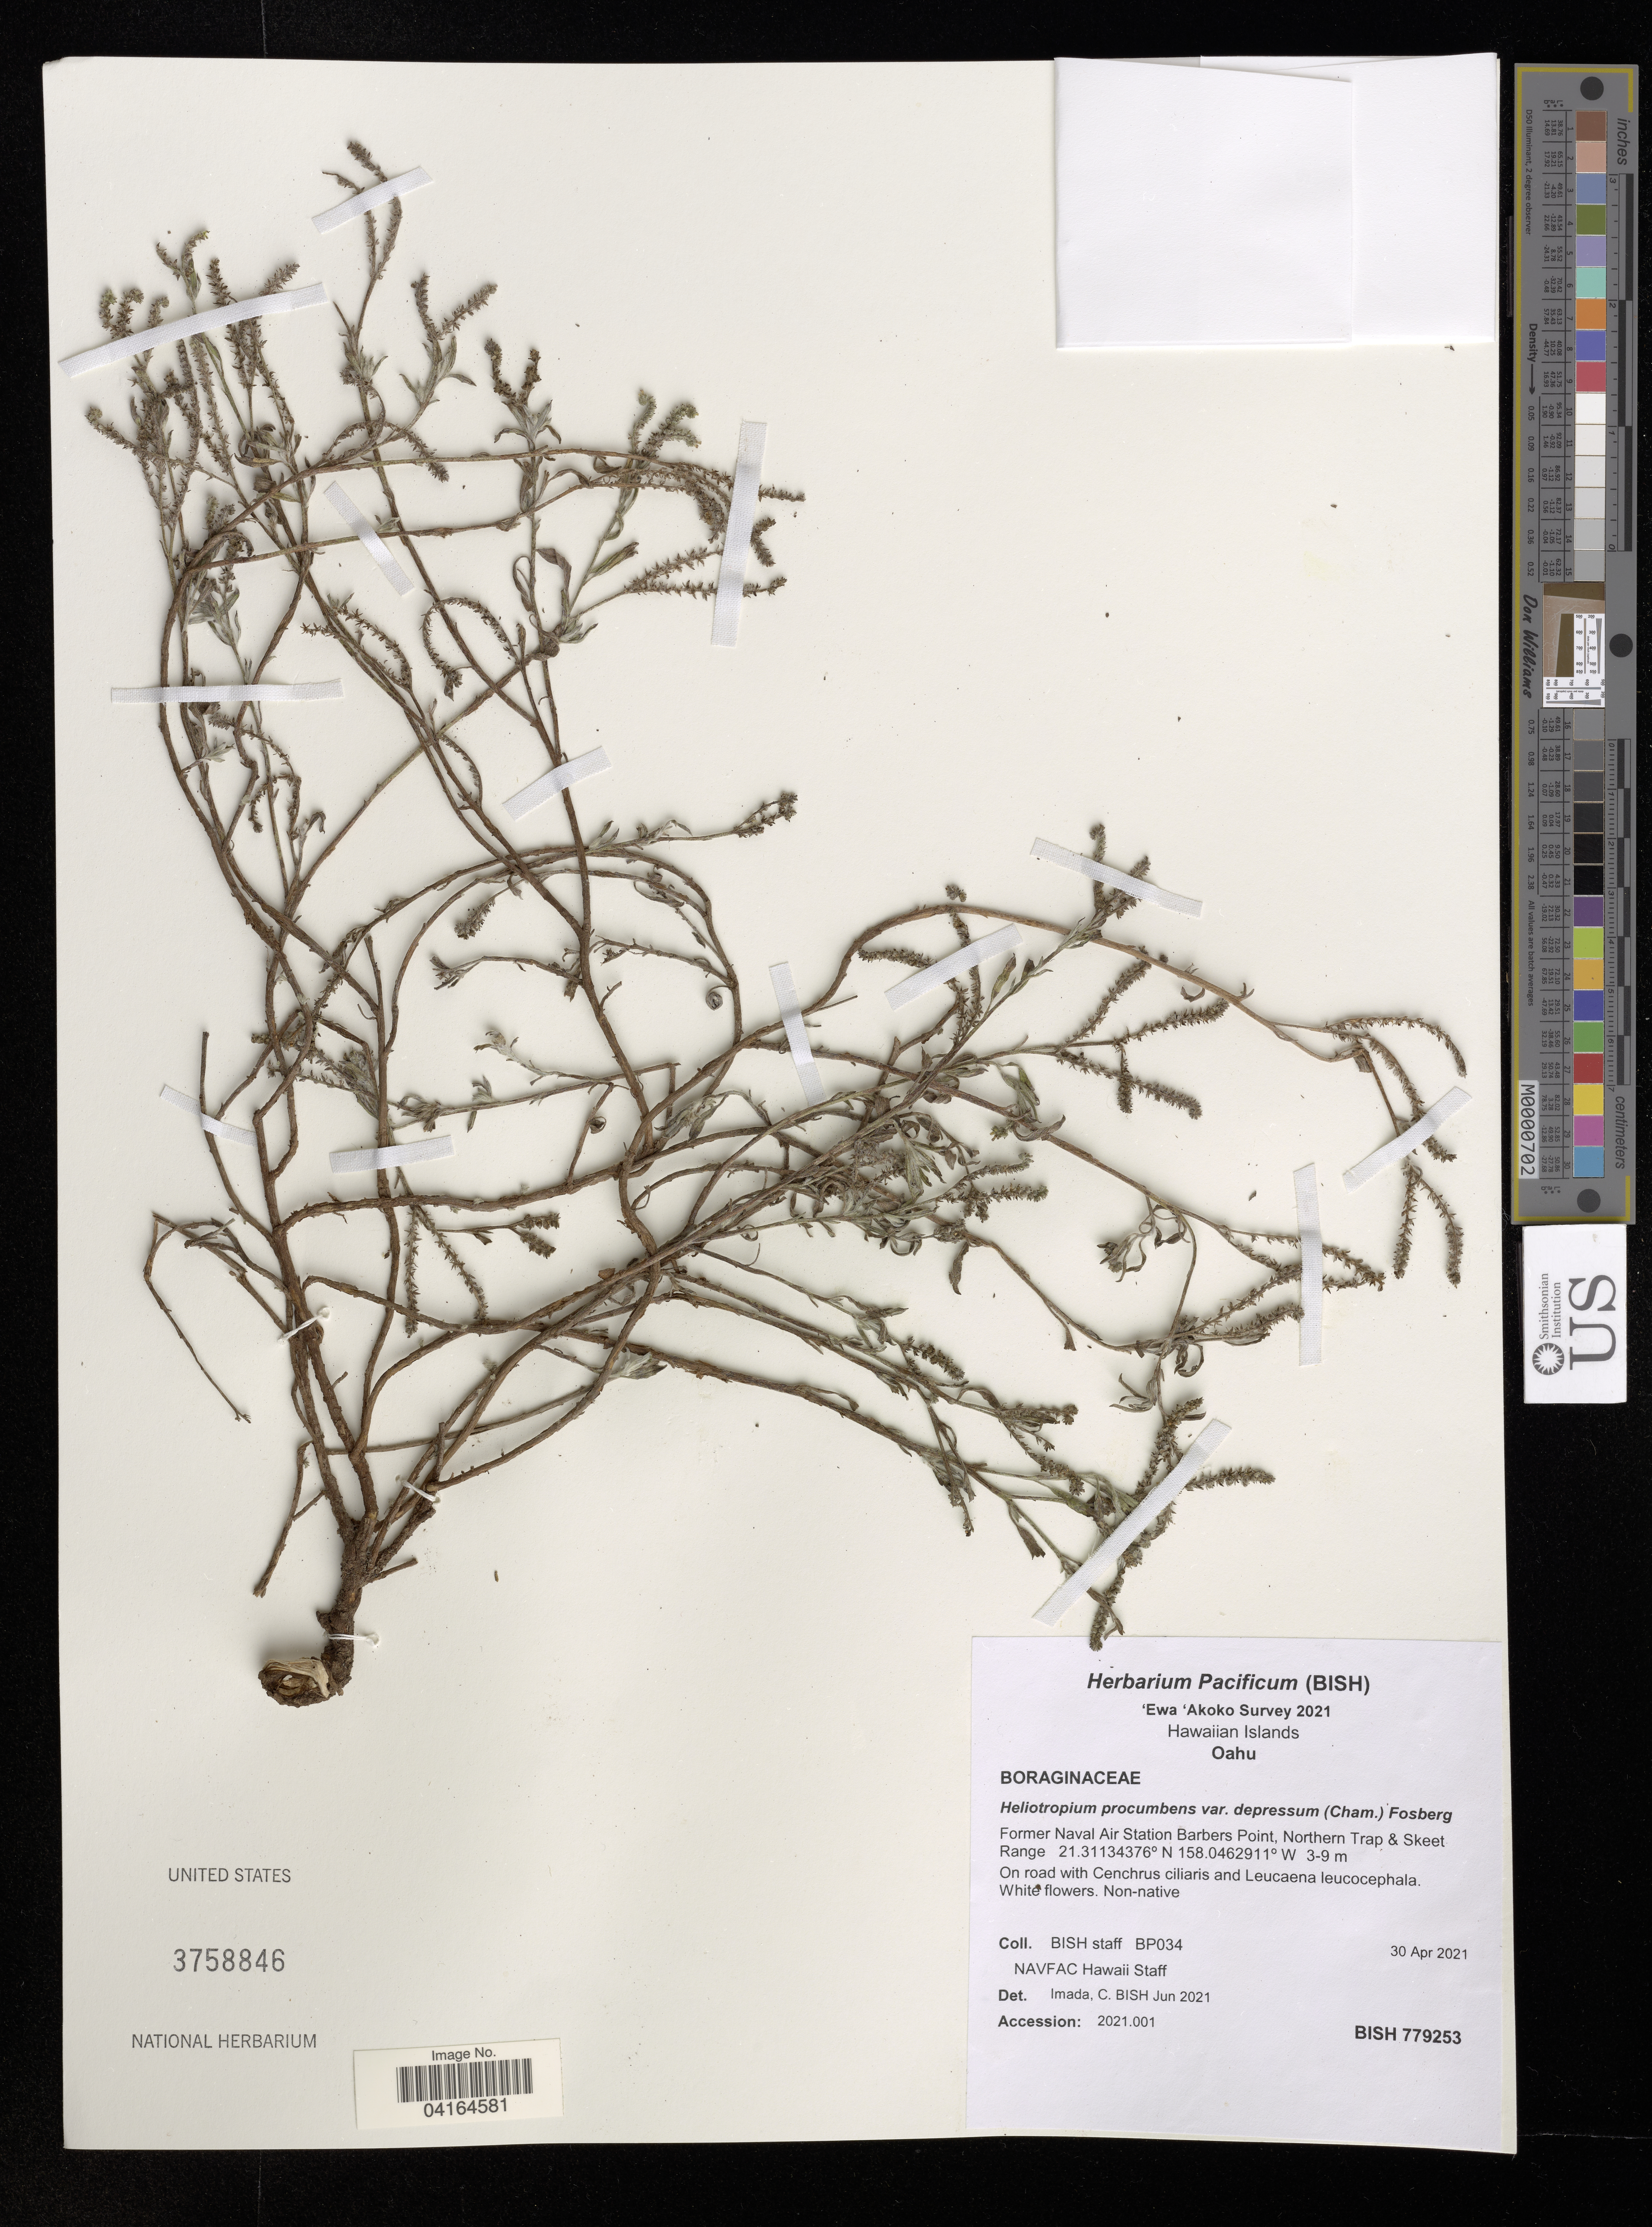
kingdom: Plantae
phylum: Tracheophyta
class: Magnoliopsida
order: Boraginales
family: Heliotropiaceae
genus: Euploca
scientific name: Euploca procumbens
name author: (Mill.) Diane & Hilger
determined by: Wagner, W. L., (BOT), Smithsonian Institution - National Museum of Natural History (UNITED STATES)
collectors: Bernice P. Bishop Museum & N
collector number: BP034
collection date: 2021-04-30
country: United States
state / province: Hawaii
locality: Hawaiian Islands. Oahu. Former Naval Air Station Barbers Point, Northern Trap & Skeet Range.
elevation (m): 3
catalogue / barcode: US 3758846